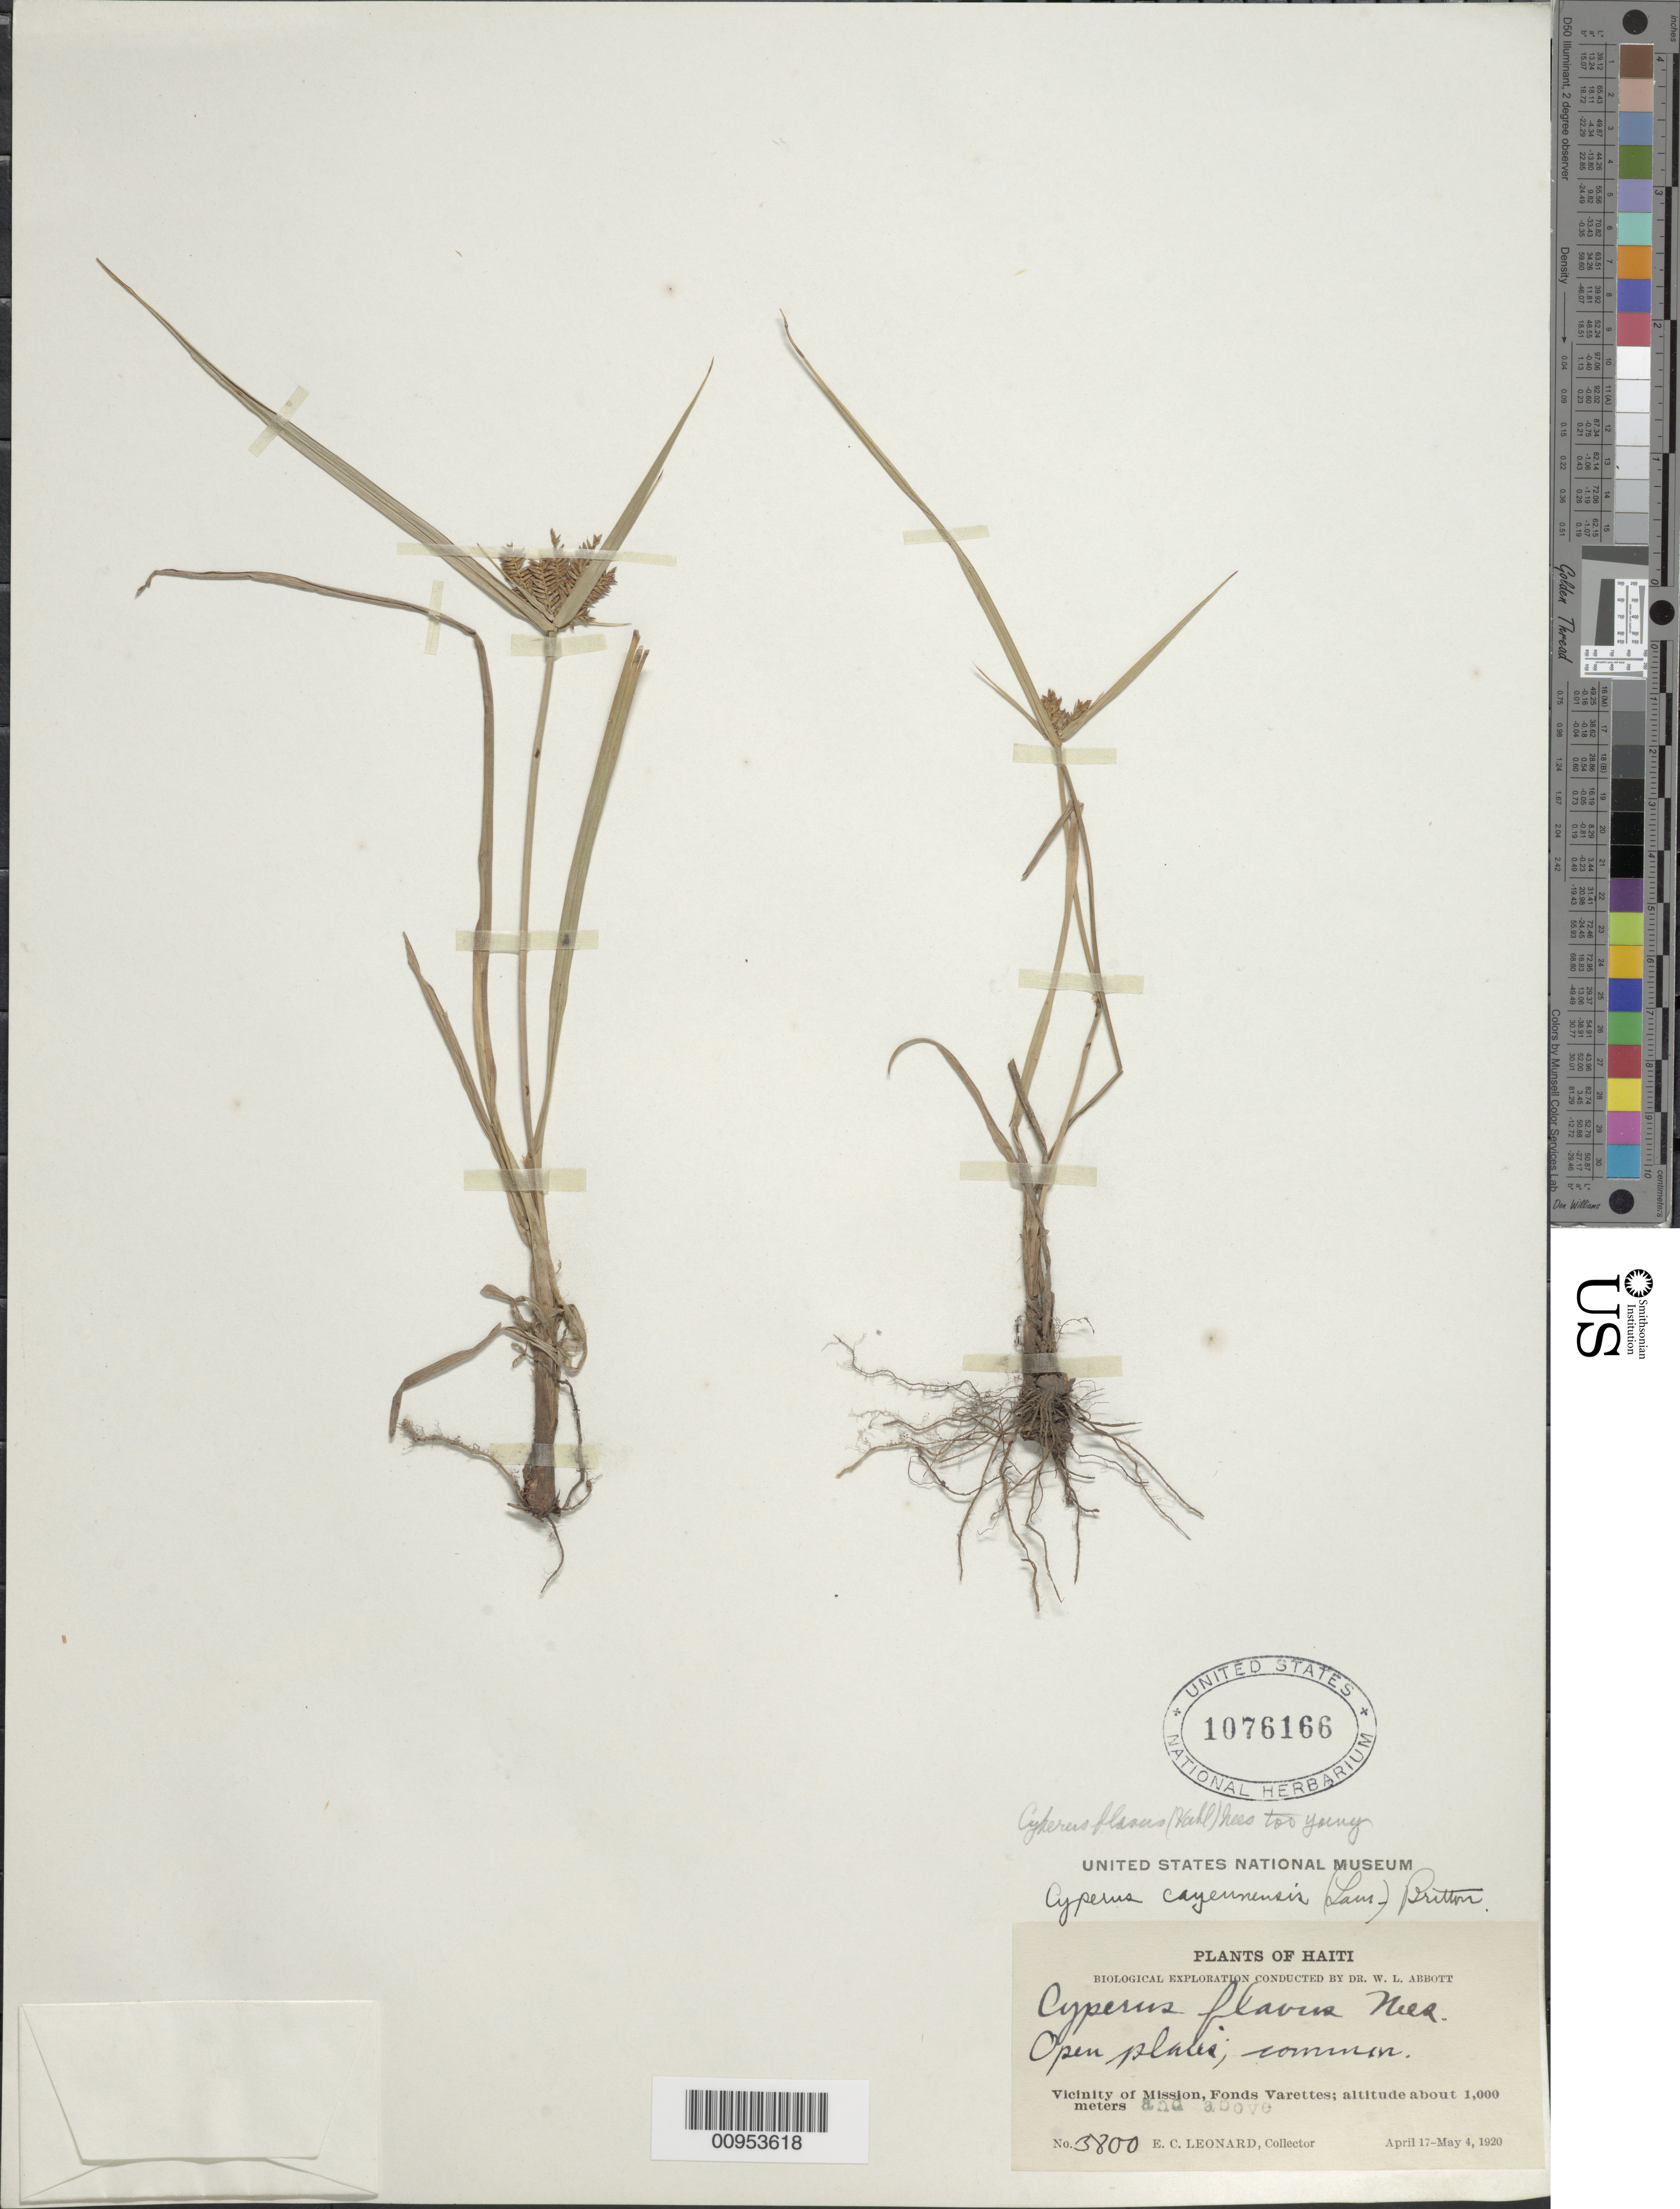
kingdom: Plantae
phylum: Tracheophyta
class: Liliopsida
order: Poales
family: Cyperaceae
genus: Cyperus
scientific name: Cyperus aggregatus var. aggregatus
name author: (Willd.) Endl.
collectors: E. C. Leonard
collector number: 3800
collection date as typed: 17 Apr 1920 to 04 May 1920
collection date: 1920-04-17/1920-05-04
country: Haiti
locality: Vicinity of Mission, Fonds Varettes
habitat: Open places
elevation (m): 1000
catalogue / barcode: US 1076166